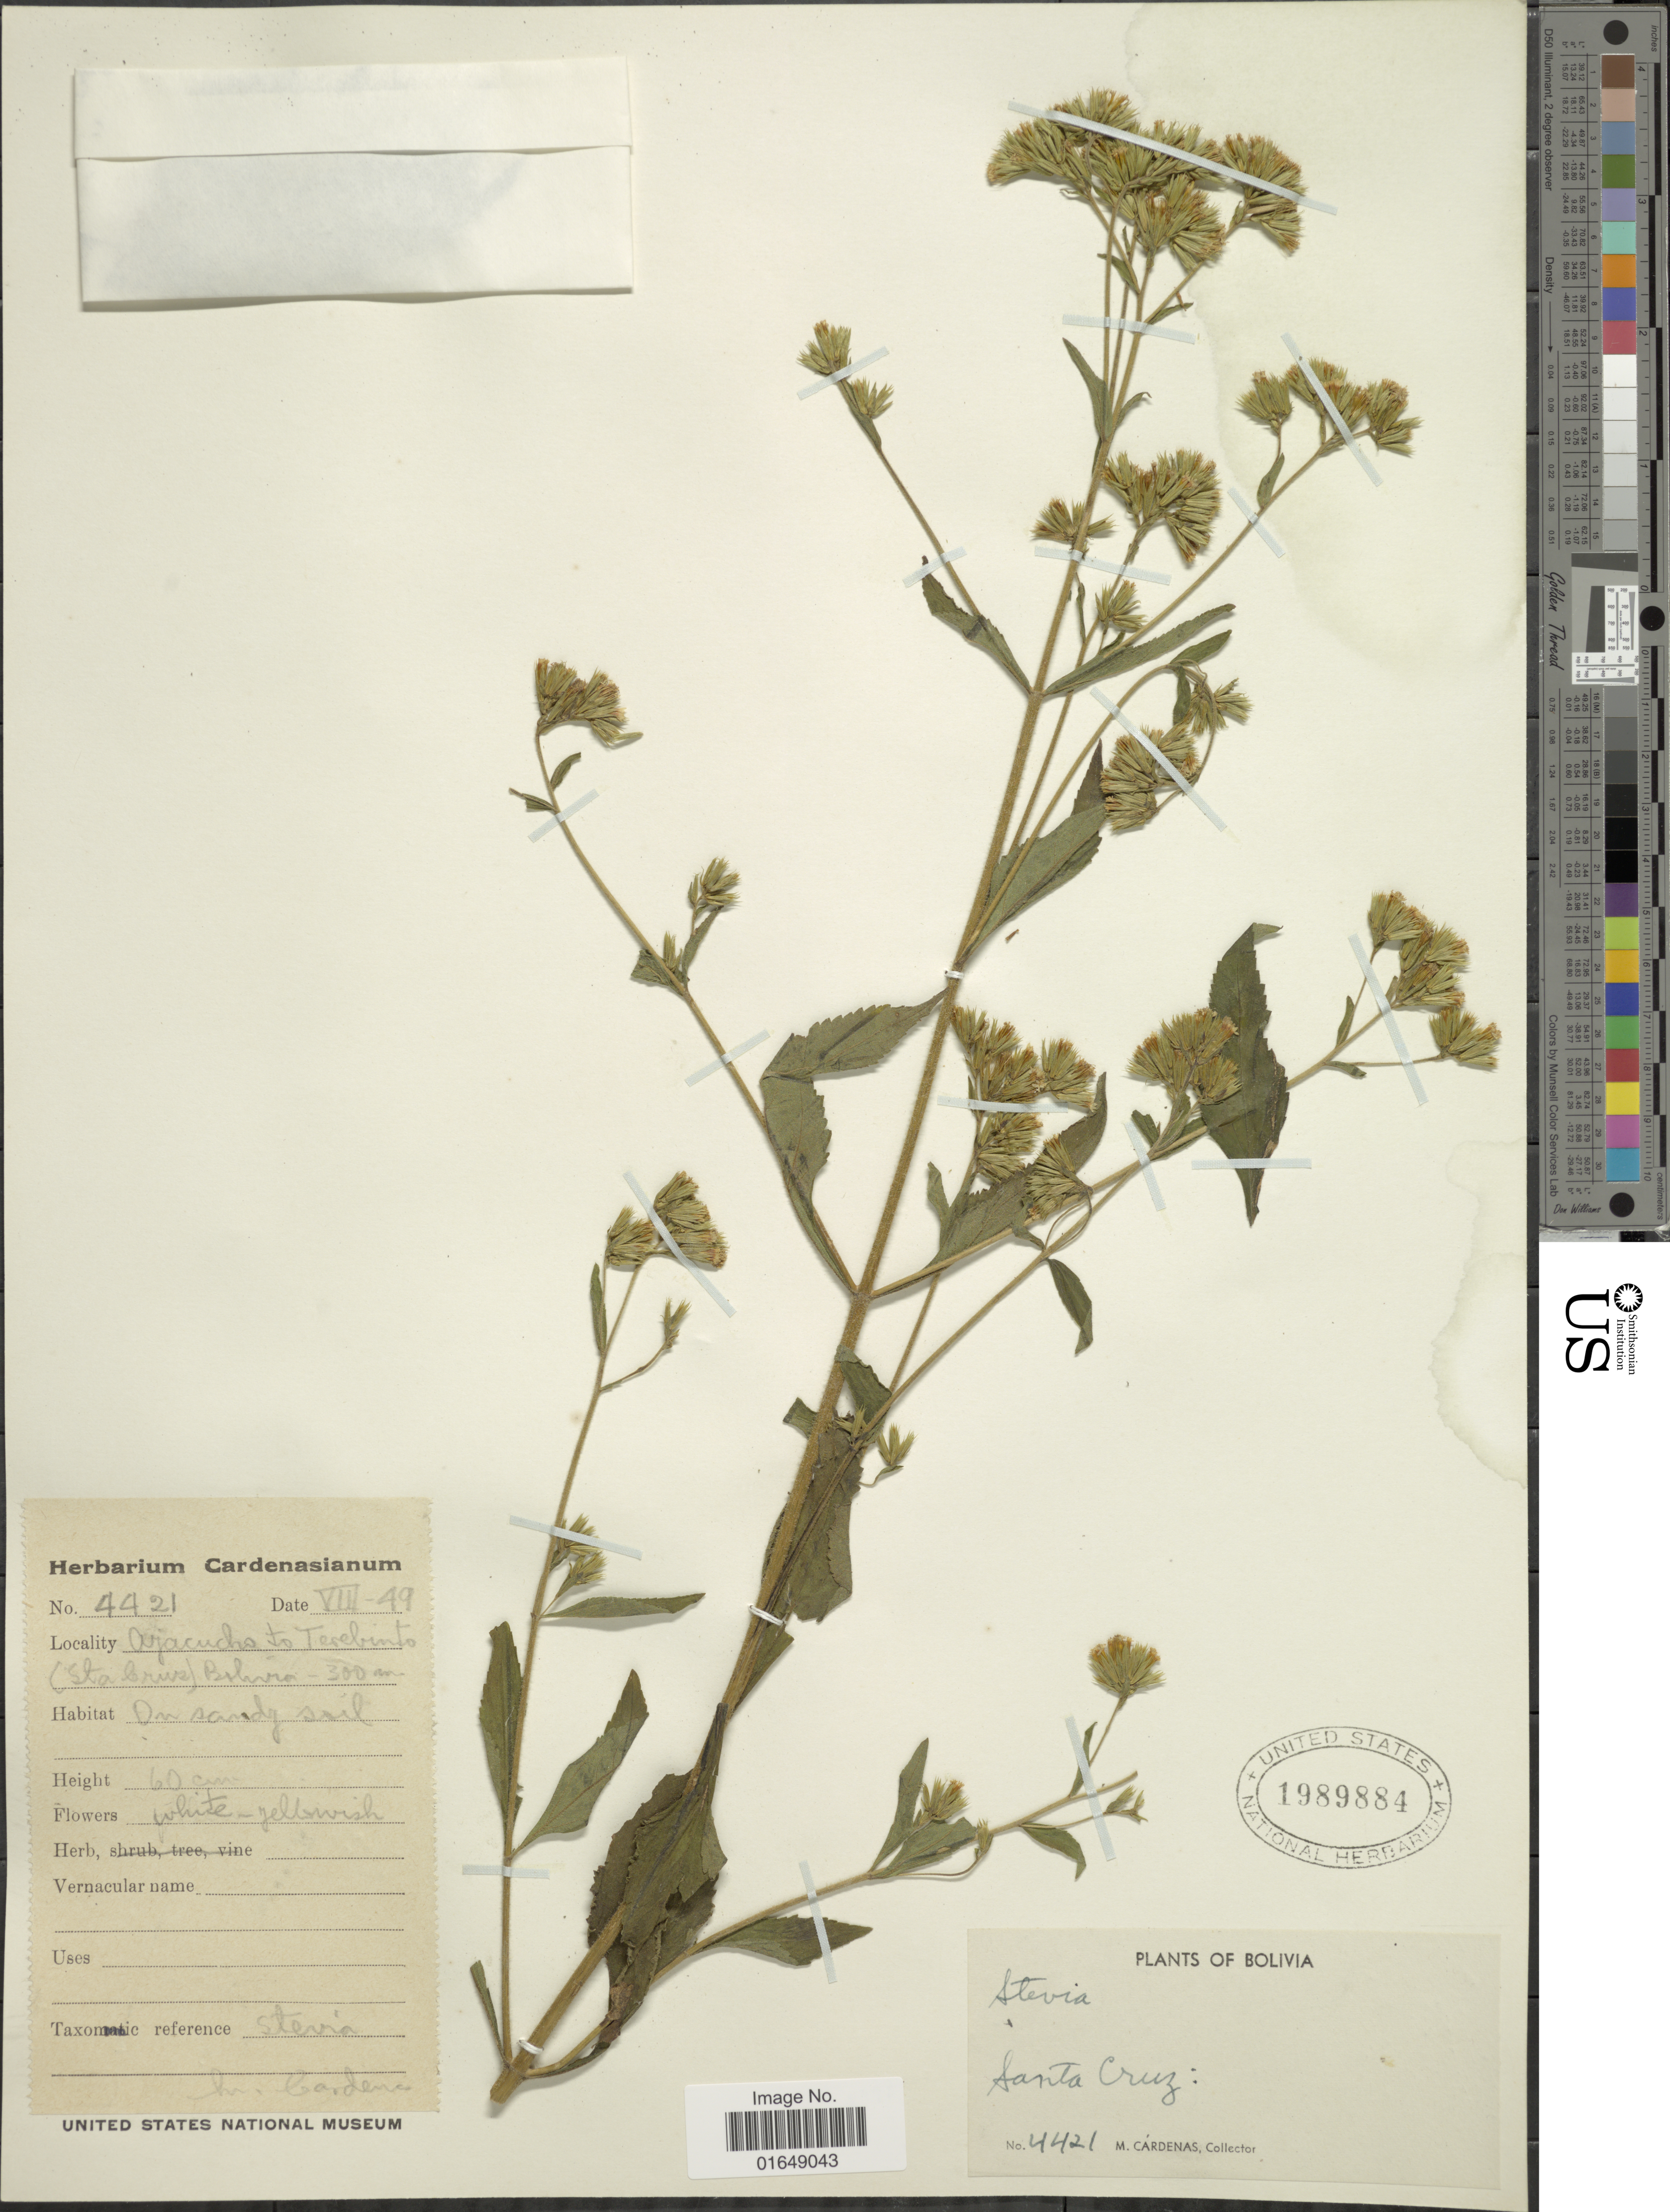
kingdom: Plantae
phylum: Tracheophyta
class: Magnoliopsida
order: Asterales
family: Asteraceae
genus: Stevia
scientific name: Stevia sp.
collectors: M. Cárdenas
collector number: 4421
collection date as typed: Transcribed d/m/y: /8/49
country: Bolivia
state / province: Santa Cruz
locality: Ayacucho to Terebinto.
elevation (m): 300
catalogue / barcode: US 1989884